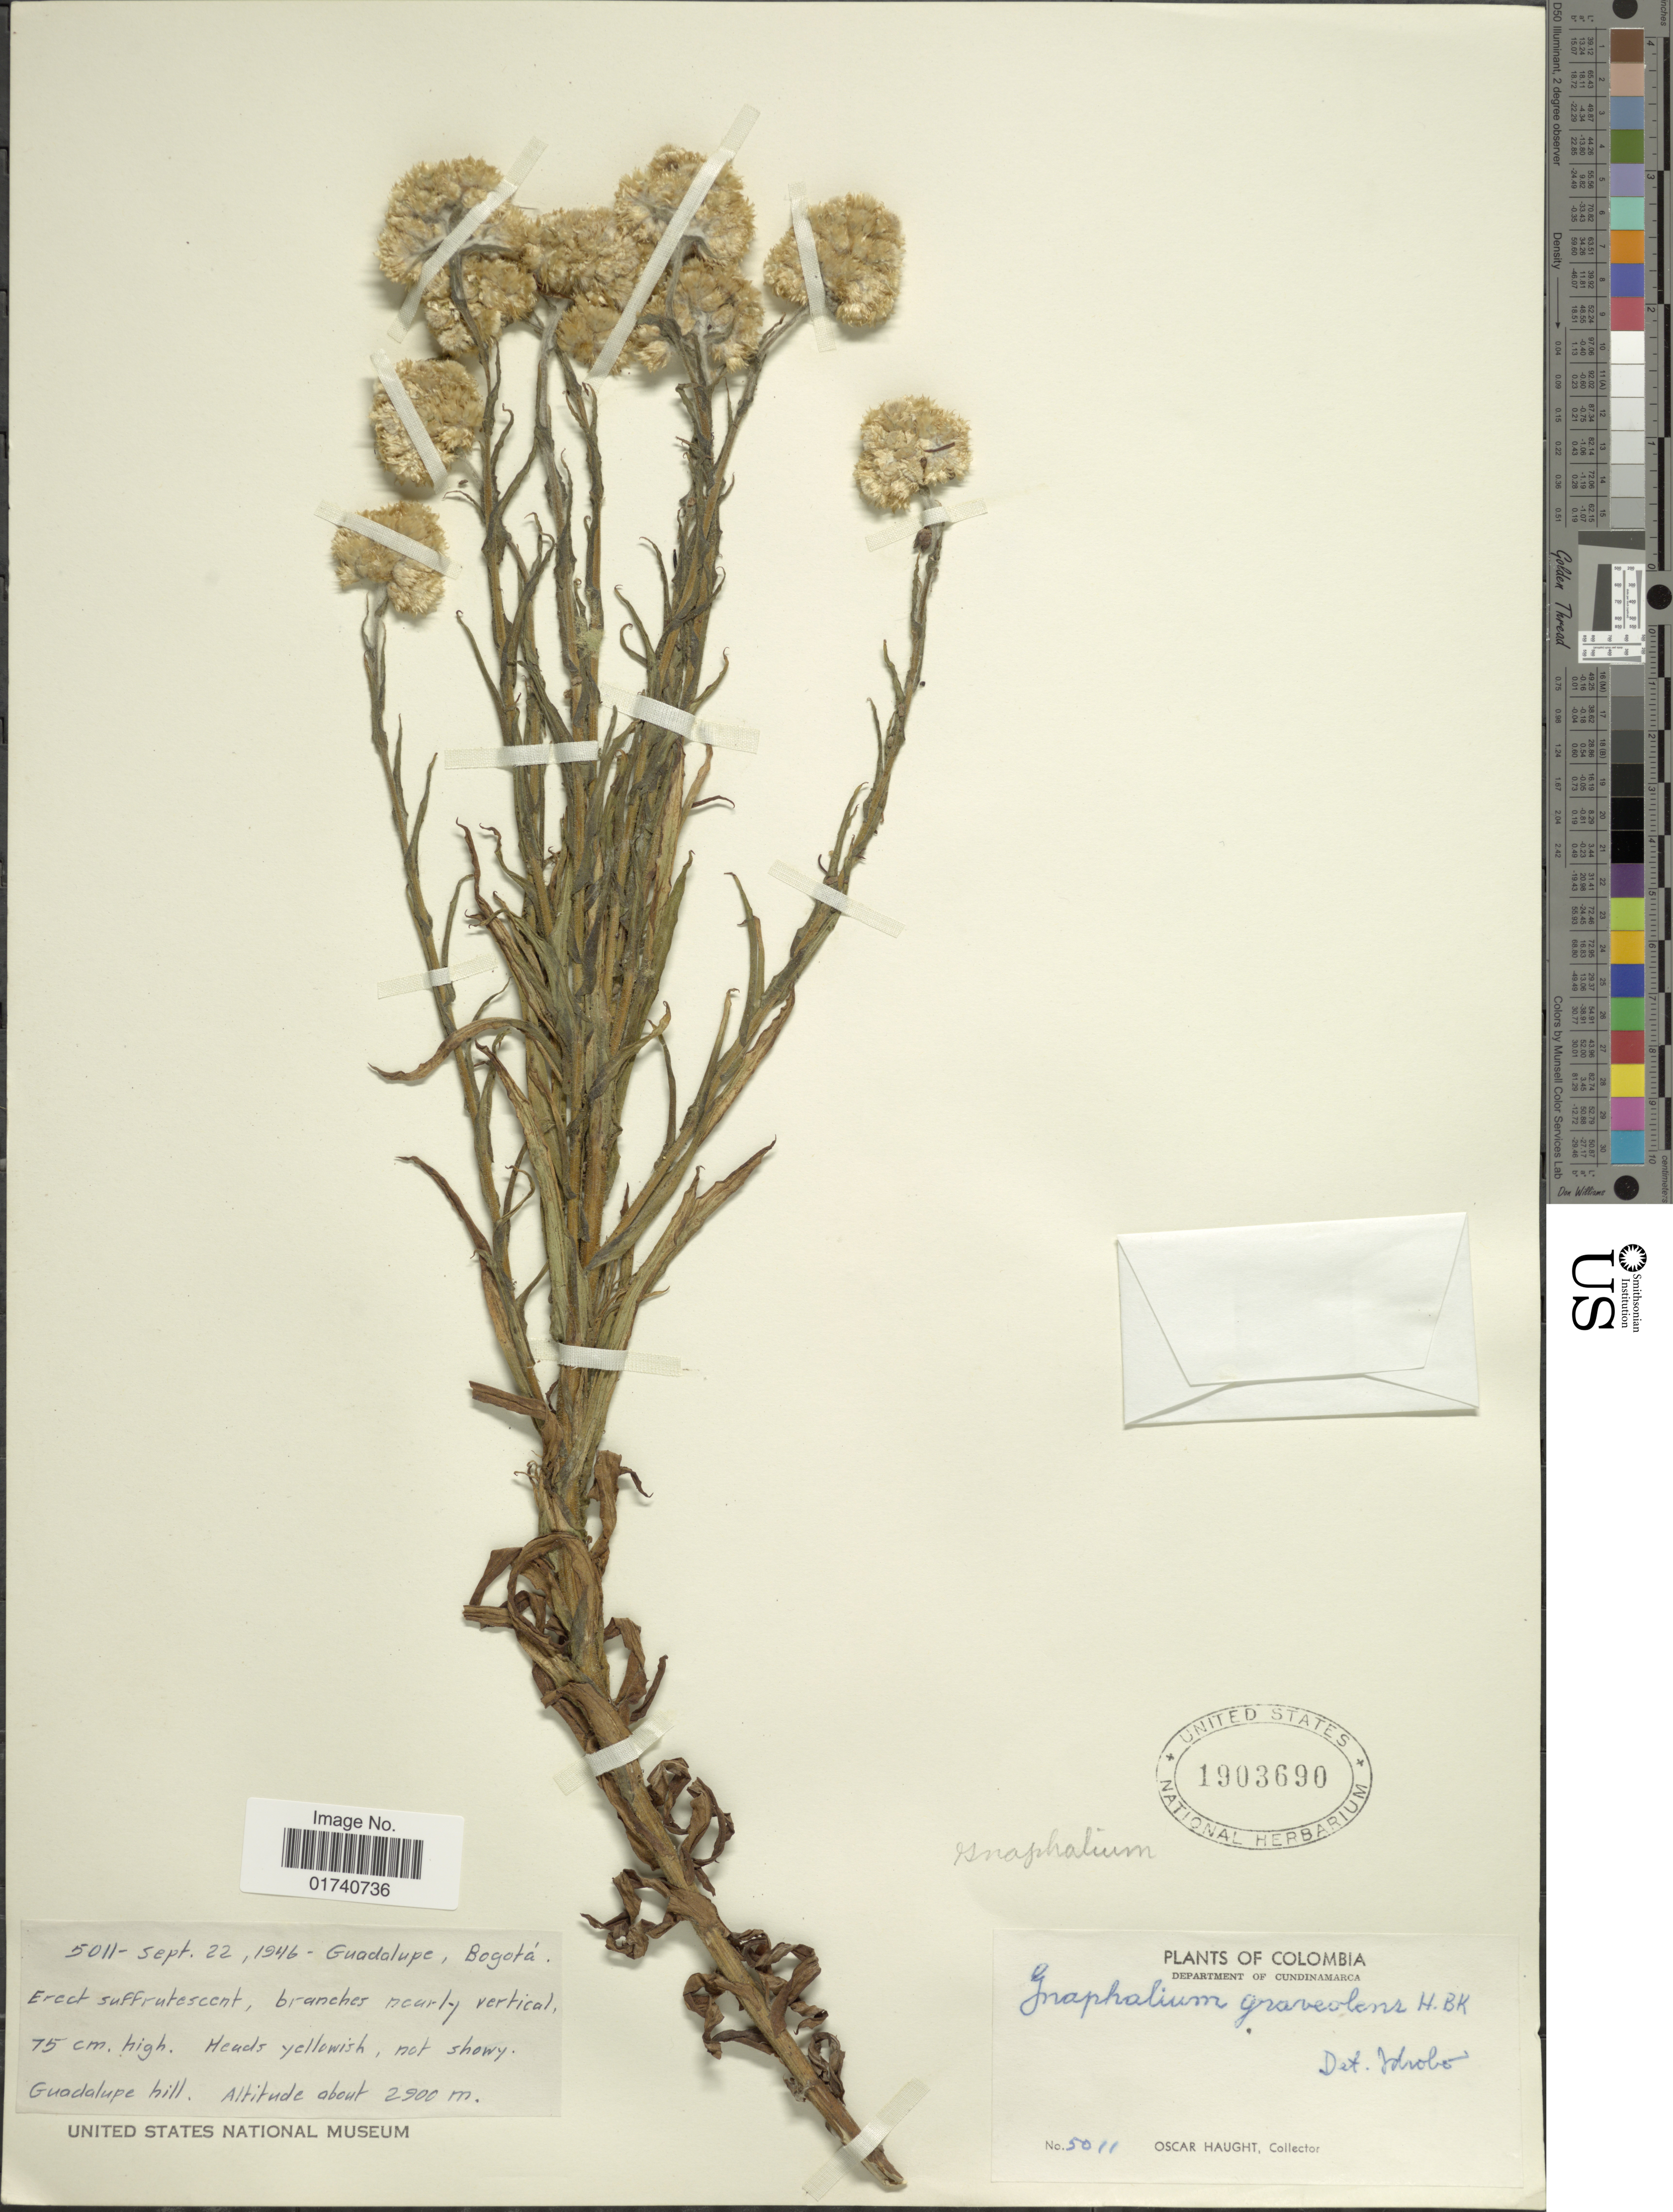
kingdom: Plantae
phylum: Tracheophyta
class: Magnoliopsida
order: Asterales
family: Asteraceae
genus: Pseudognaphalium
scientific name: Pseudognaphalium graveolens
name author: Anderb.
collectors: O. L. Haught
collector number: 5011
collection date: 1946-09-22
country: Colombia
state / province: Cundinamarca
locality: Department of Cundinamarca. Guadalupe, Bogota.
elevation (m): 2900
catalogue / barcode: US 1903690